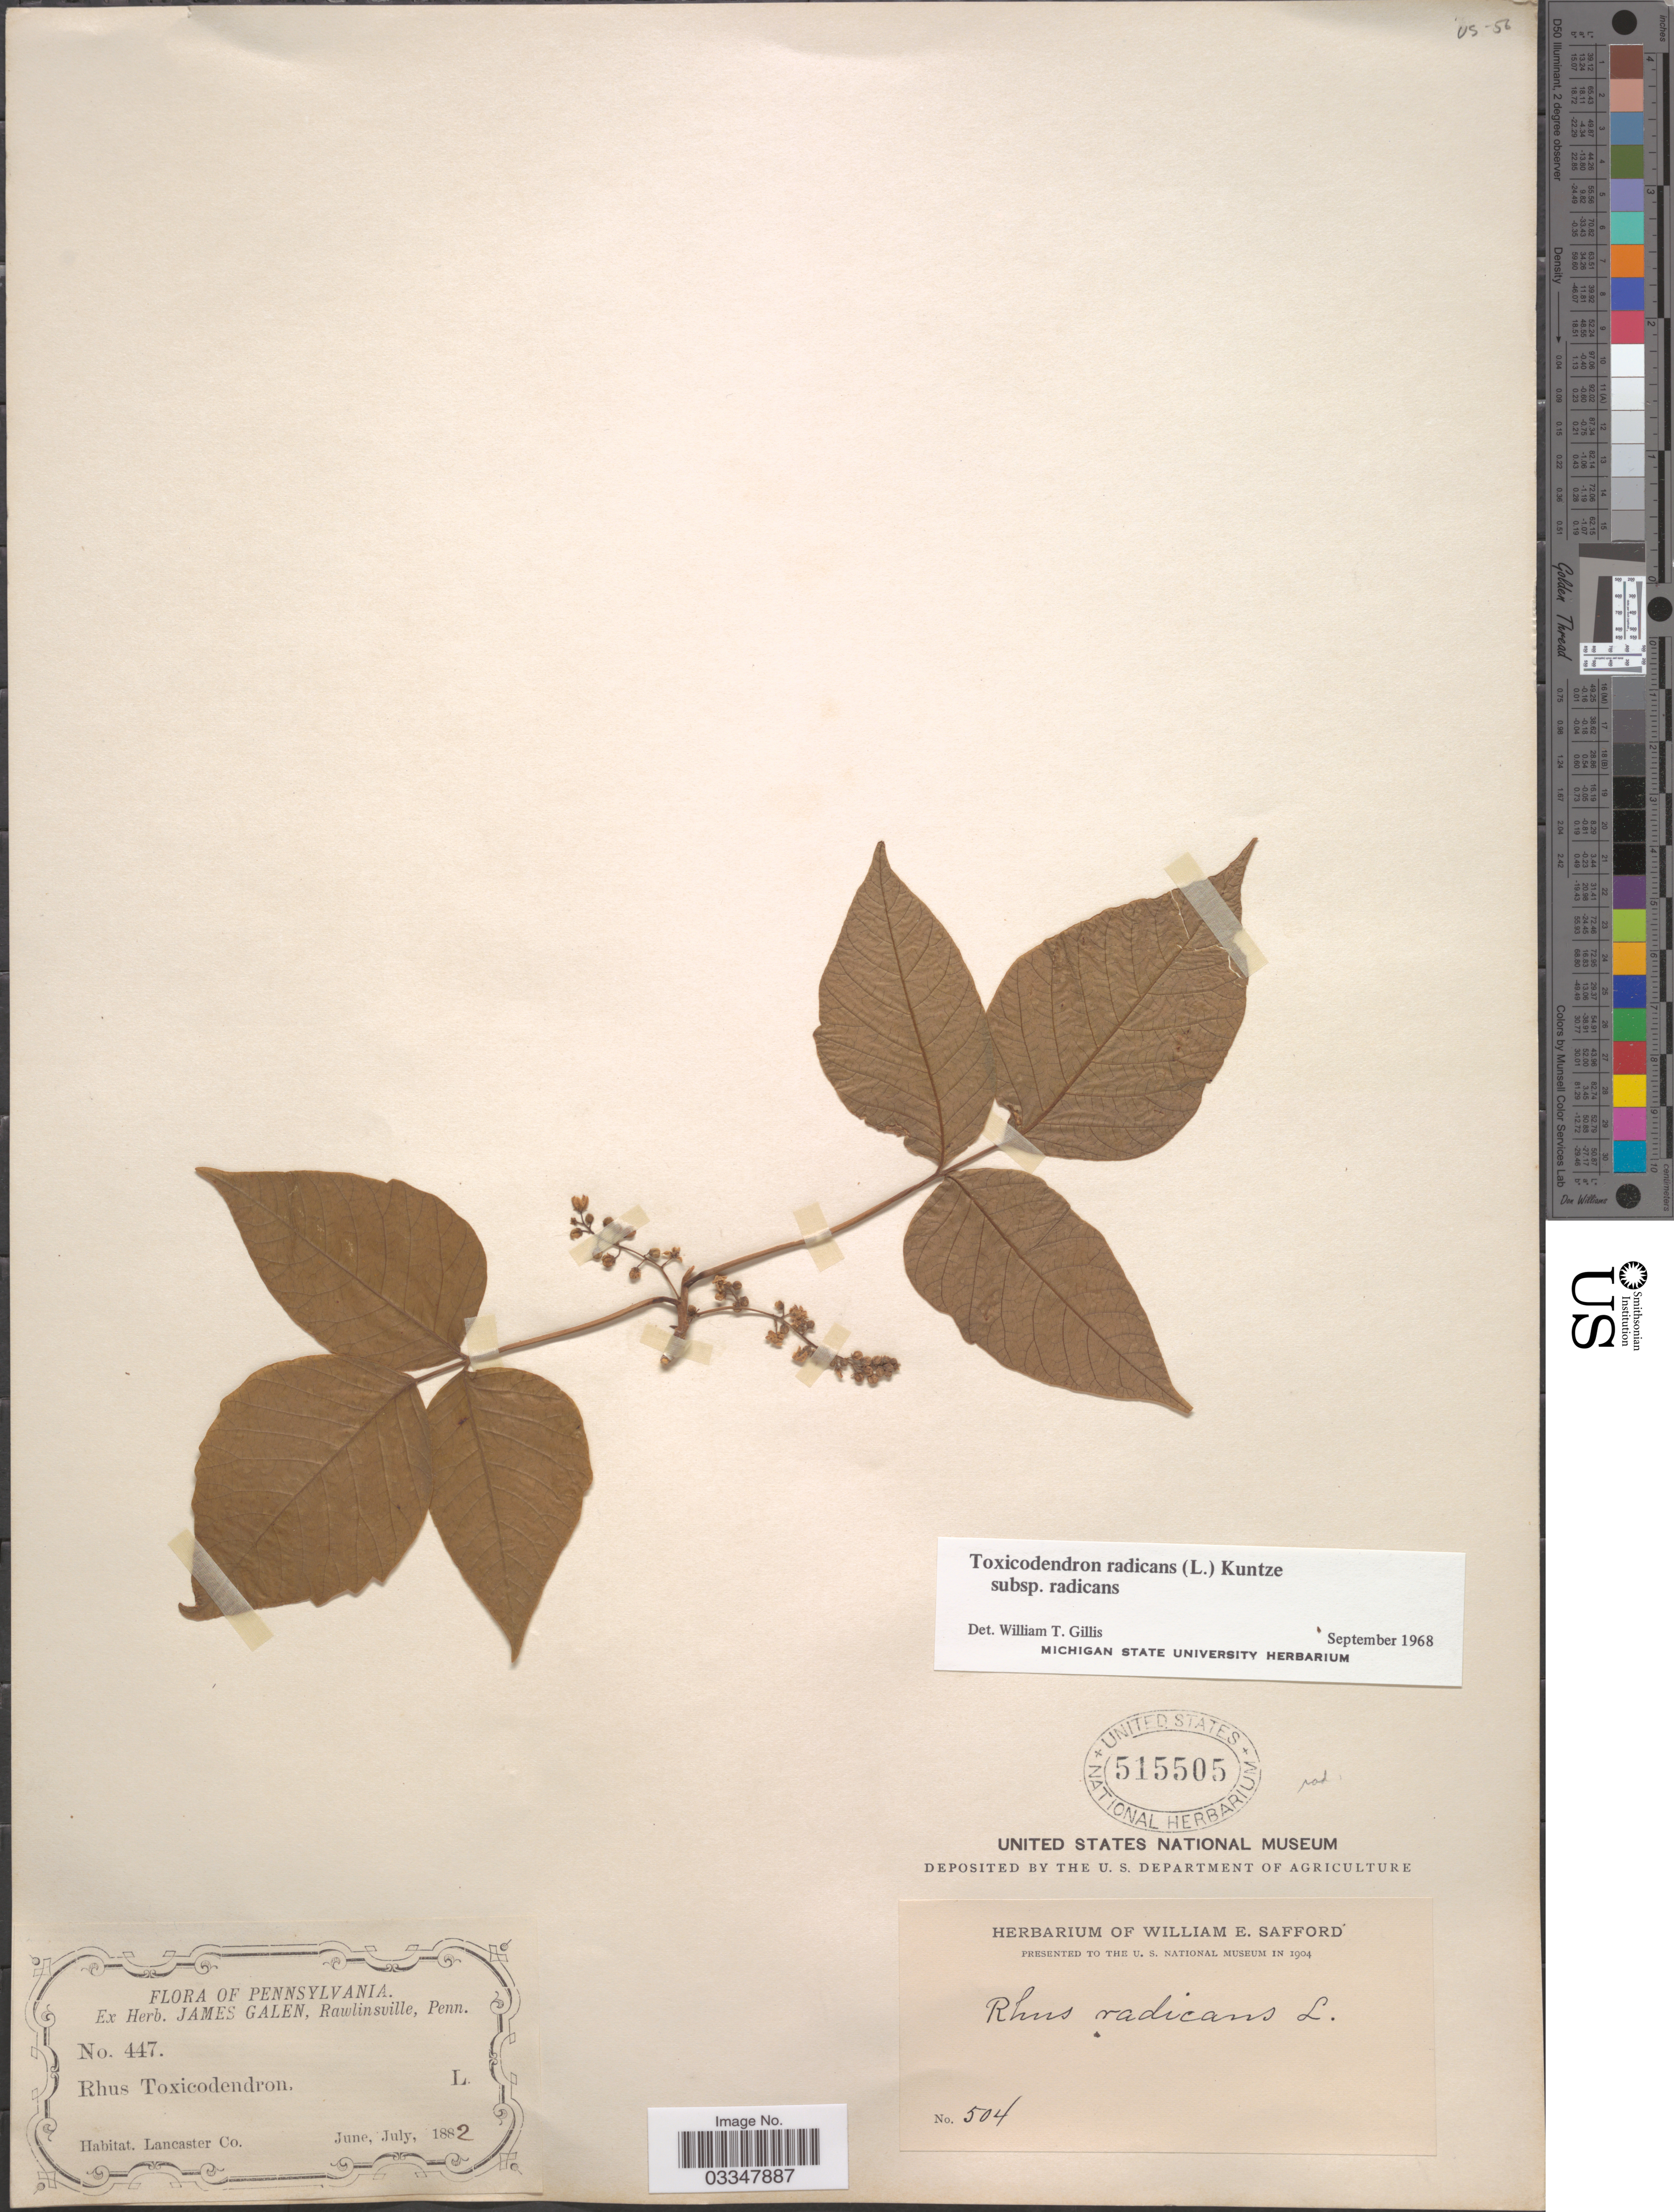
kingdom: Plantae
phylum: Tracheophyta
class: Magnoliopsida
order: Sapindales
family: Anacardiaceae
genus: Toxicodendron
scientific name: Toxicodendron radicans subsp. radicans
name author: (L.) Kuntze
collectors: ex Herb. James Galen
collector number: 447/504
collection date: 1882-06/1882-07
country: United States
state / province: Pennsylvania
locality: Lancaster Co.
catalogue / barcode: US 515505